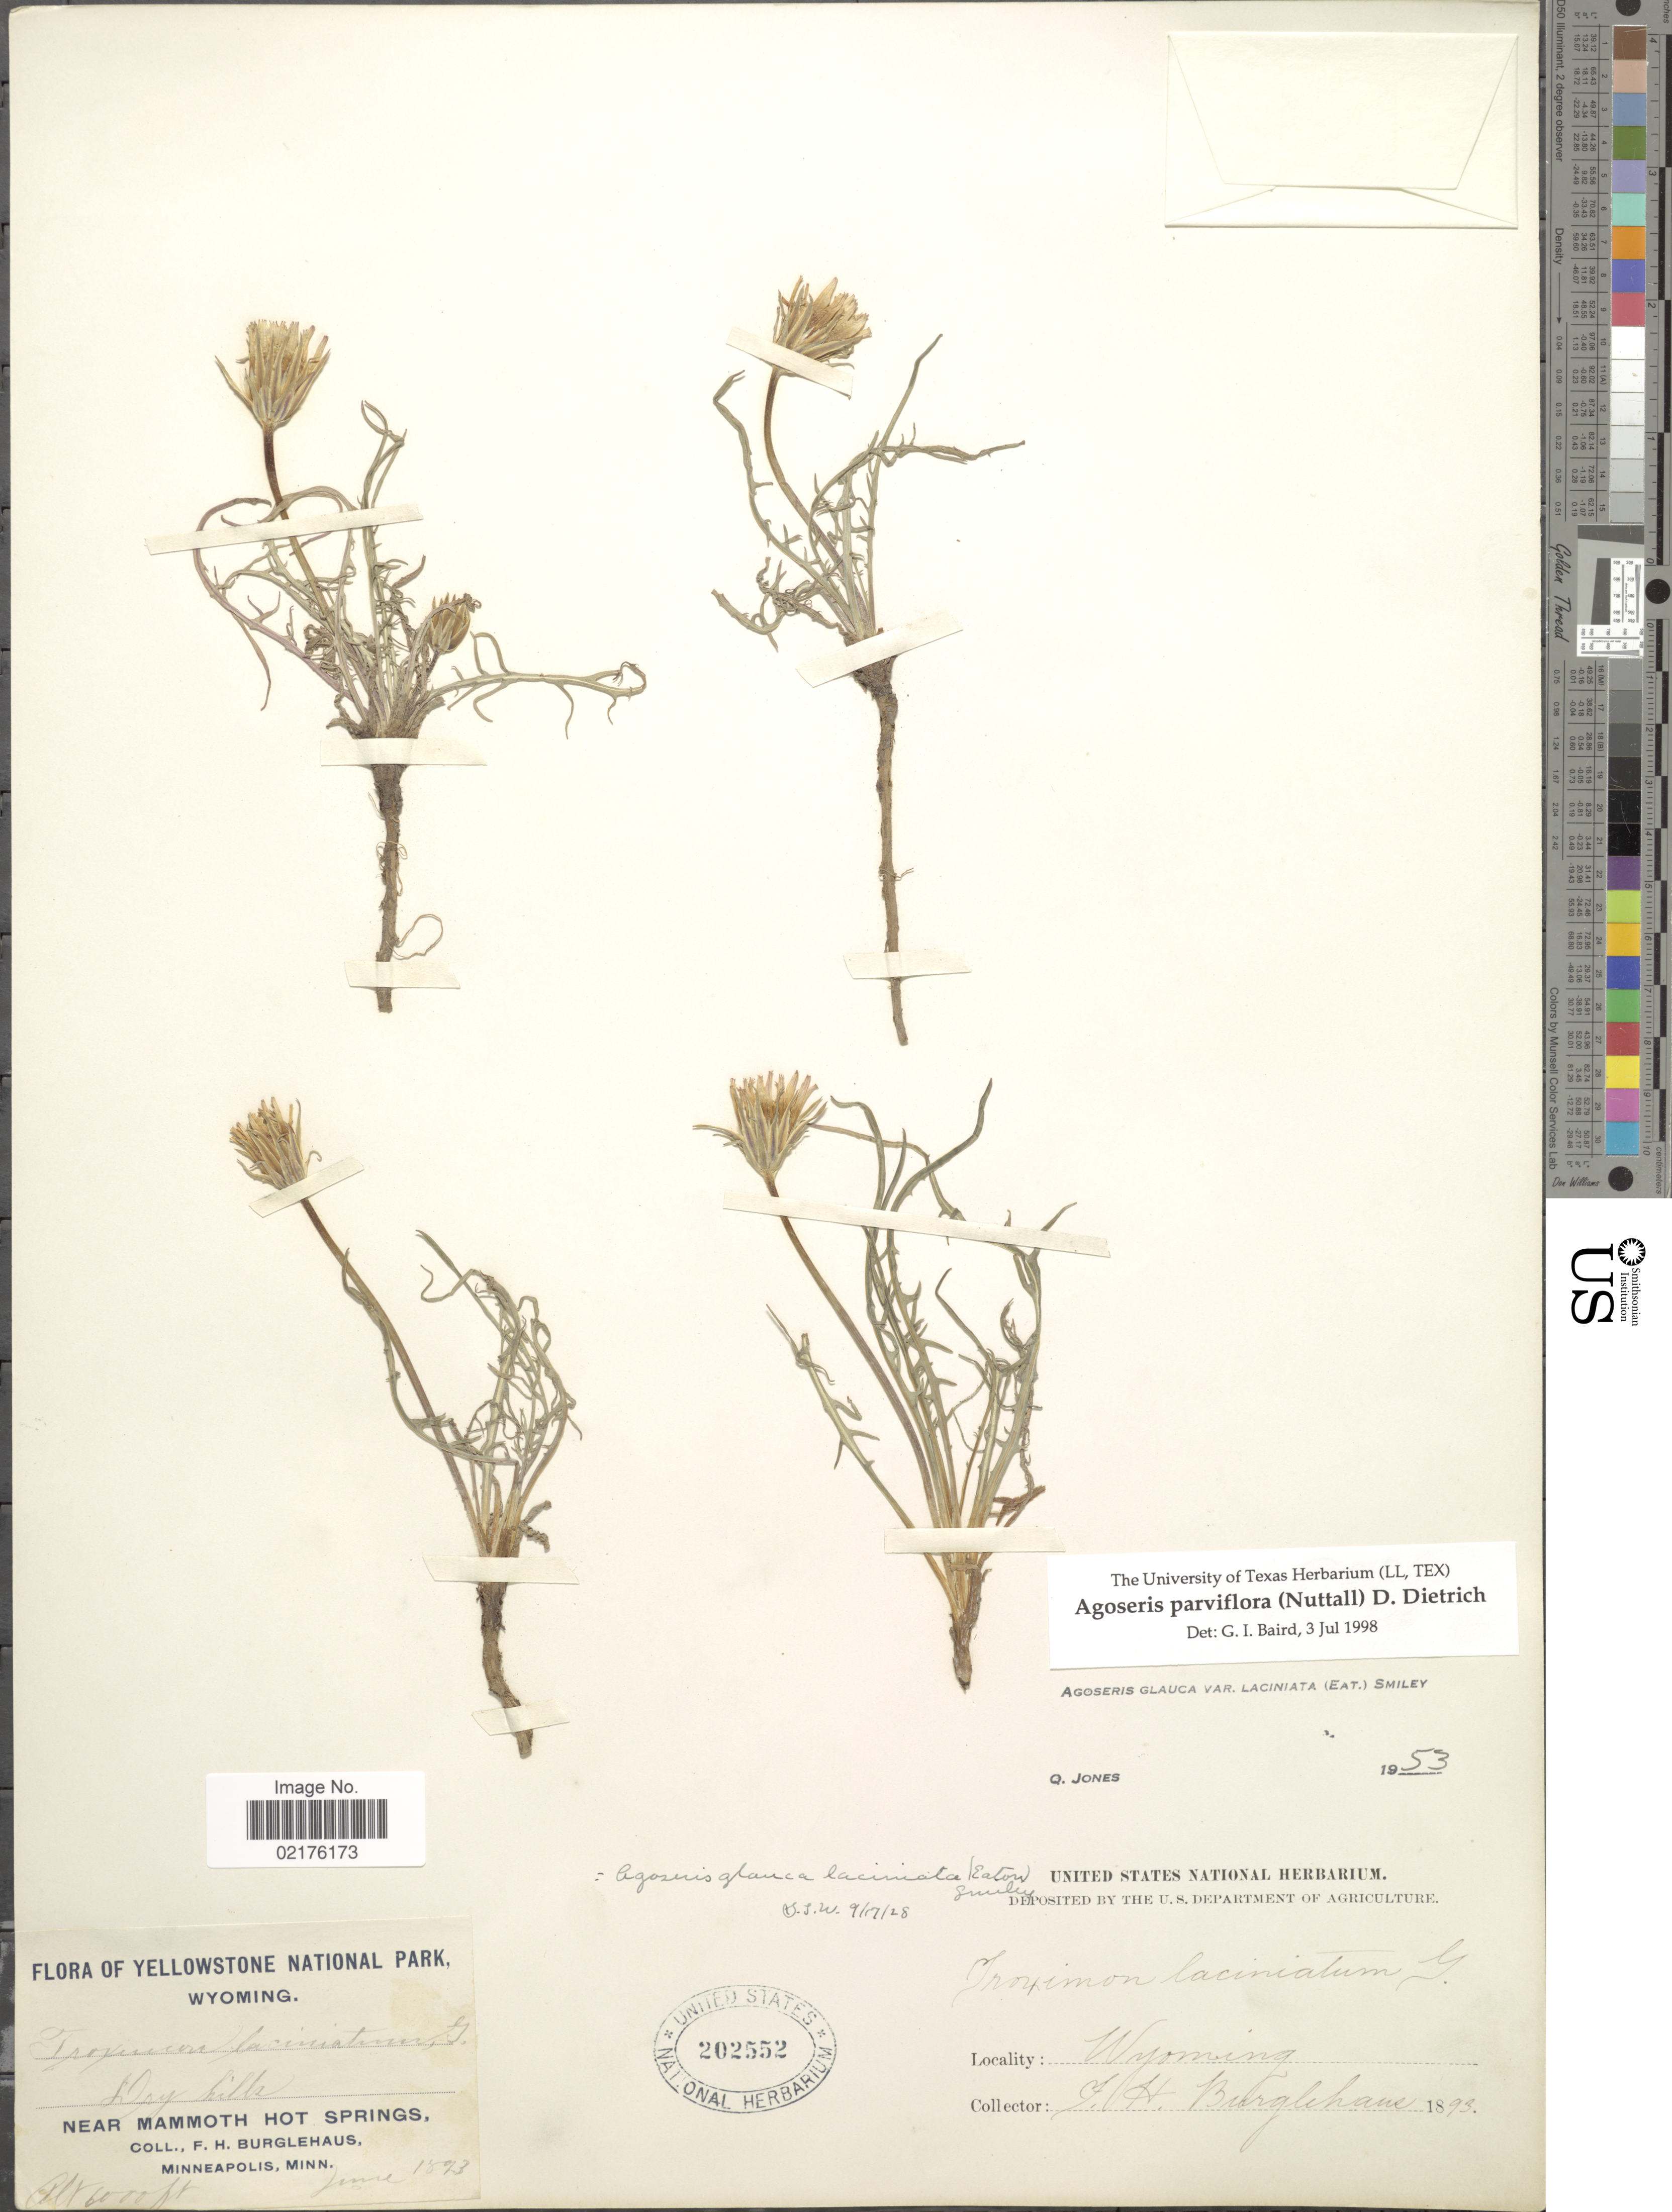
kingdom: Plantae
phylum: Tracheophyta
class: Magnoliopsida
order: Asterales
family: Asteraceae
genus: Agoseris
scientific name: Agoseris parviflora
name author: (Nutt.) D. Dietr.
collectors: F. Burglehaus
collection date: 1893-06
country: United States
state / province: Wyoming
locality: Yellowstone National Park, Wyoming, Near Mammoth Hot Springs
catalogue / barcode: US 202552